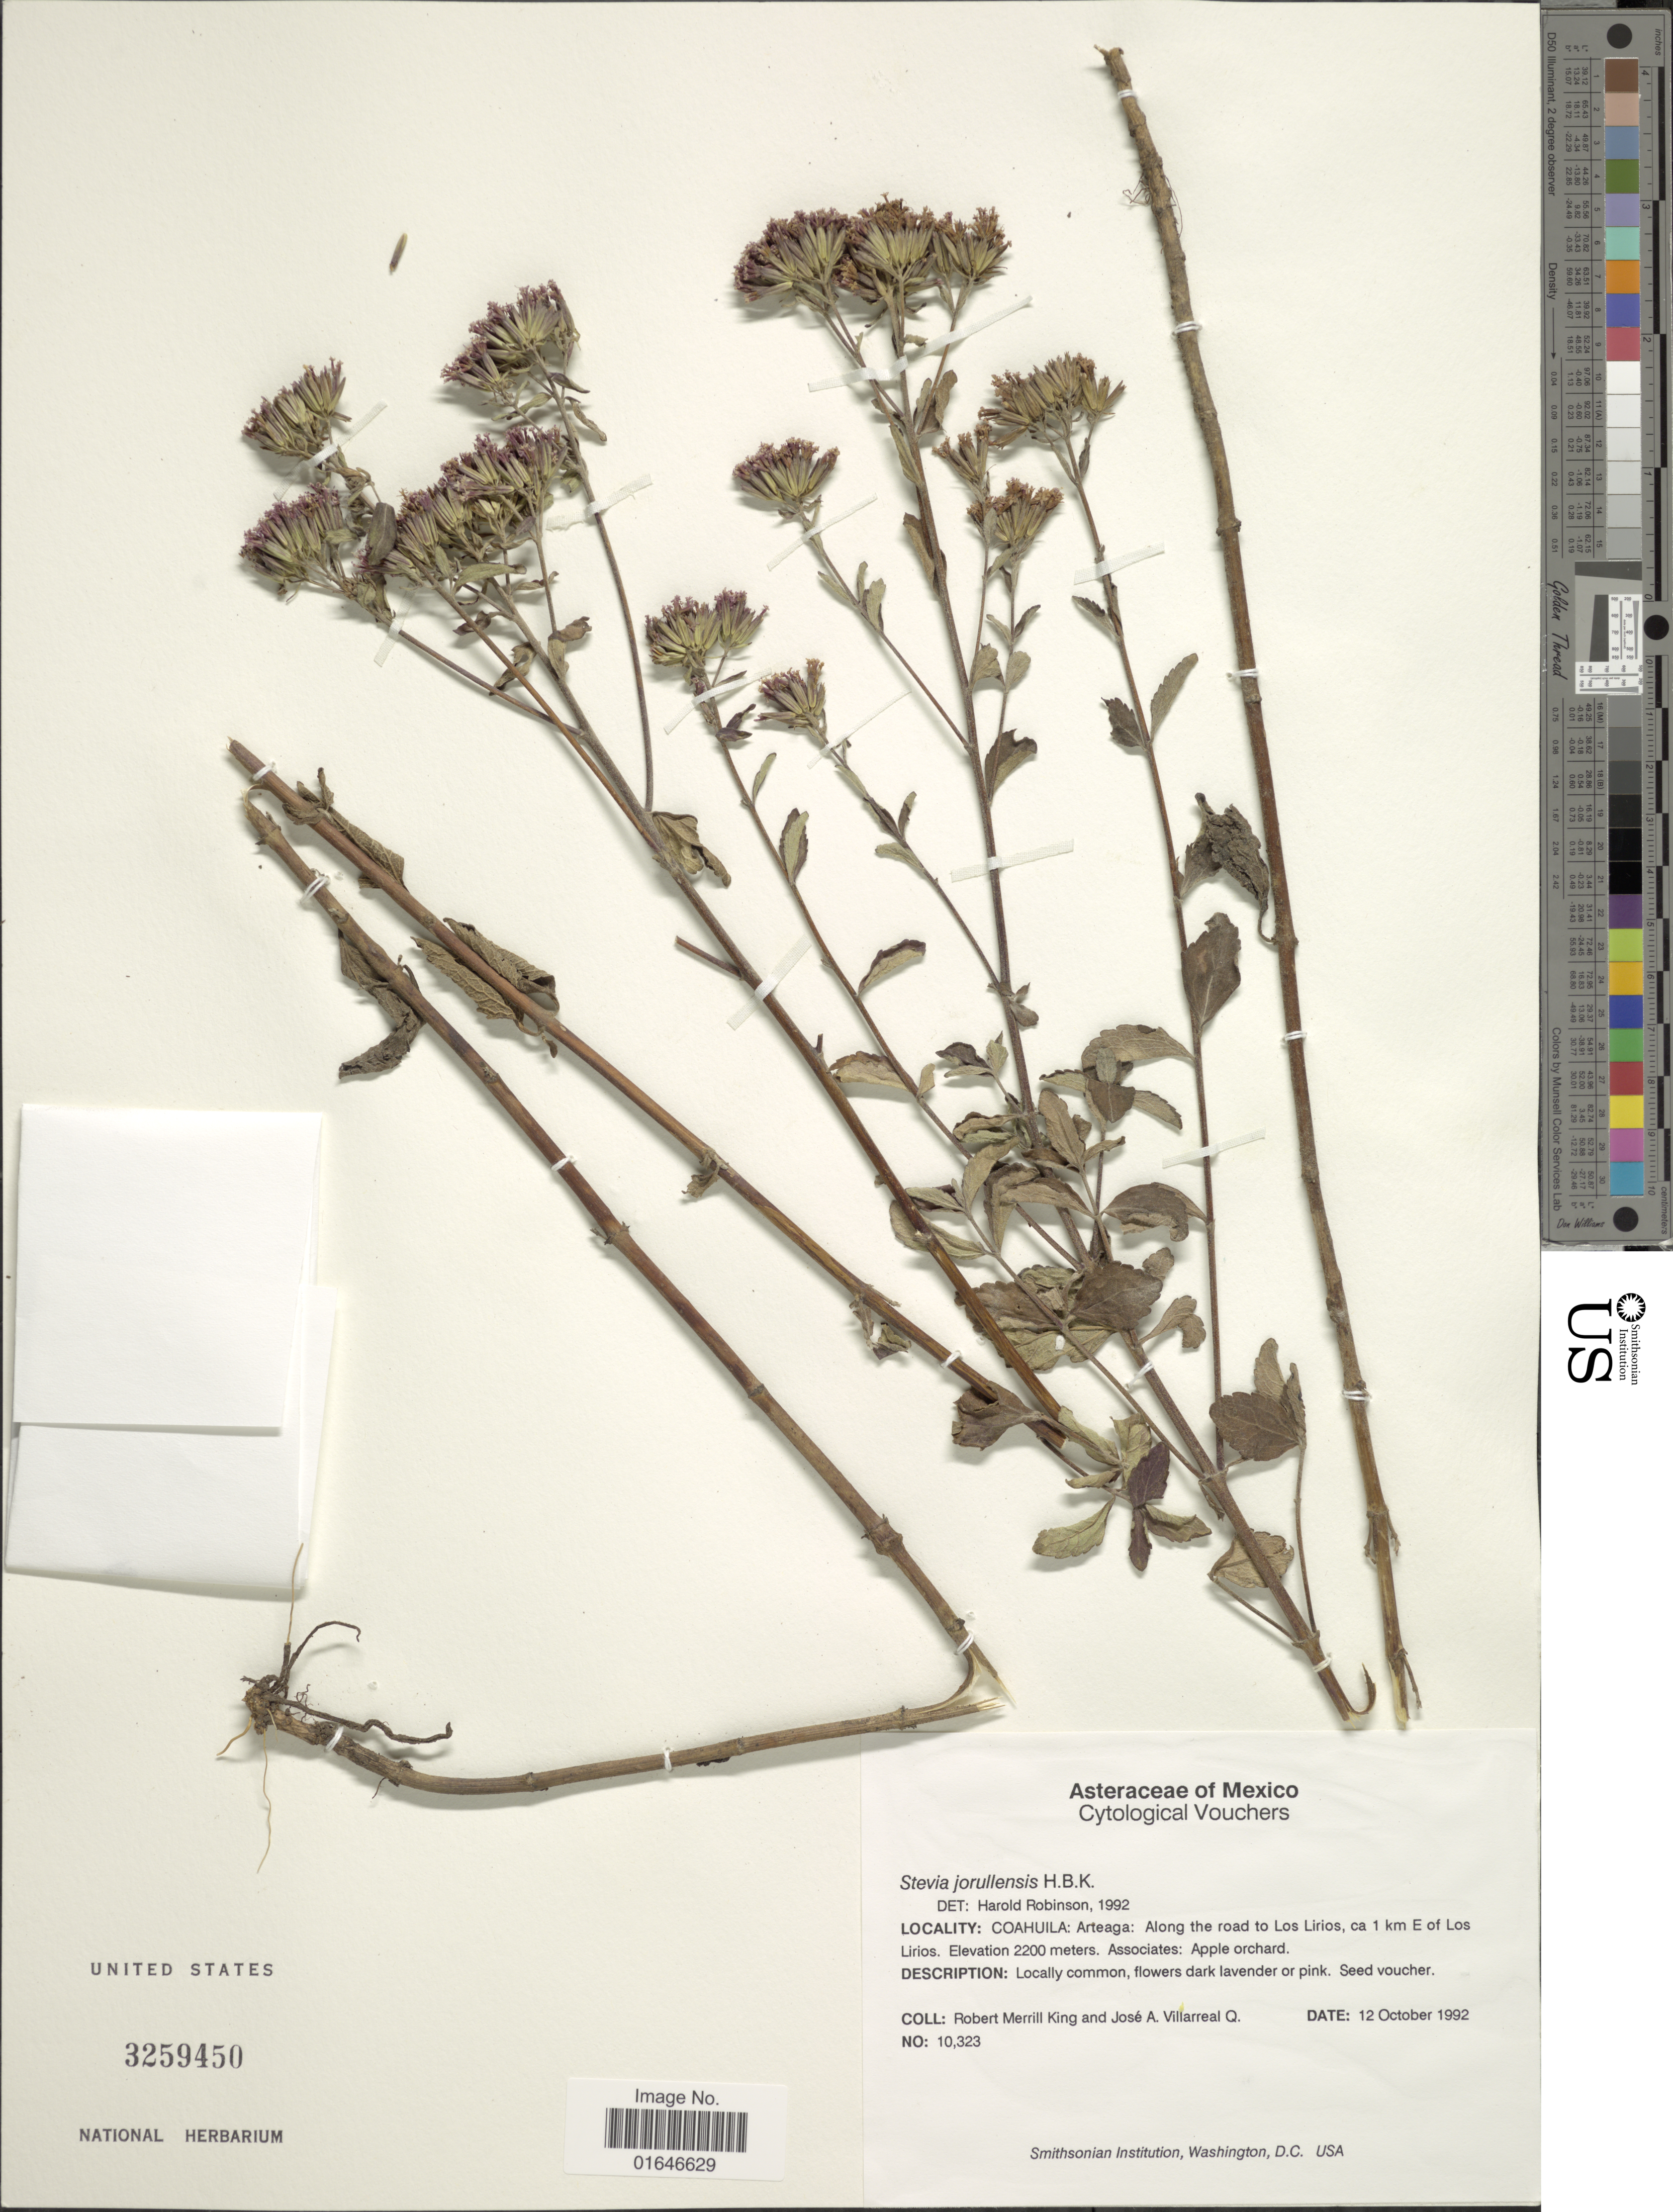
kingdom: Plantae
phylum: Tracheophyta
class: Magnoliopsida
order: Asterales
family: Asteraceae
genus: Stevia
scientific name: Stevia jorullensis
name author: Kunth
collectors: R. M. King & J. Villarreal-Quintanilla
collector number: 10323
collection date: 1992-10-12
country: Mexico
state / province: Coahuila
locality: Arteaga: along the road to Los Lirios, ca 1 km E of Los Lirios.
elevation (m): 2200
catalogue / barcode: US 3259450